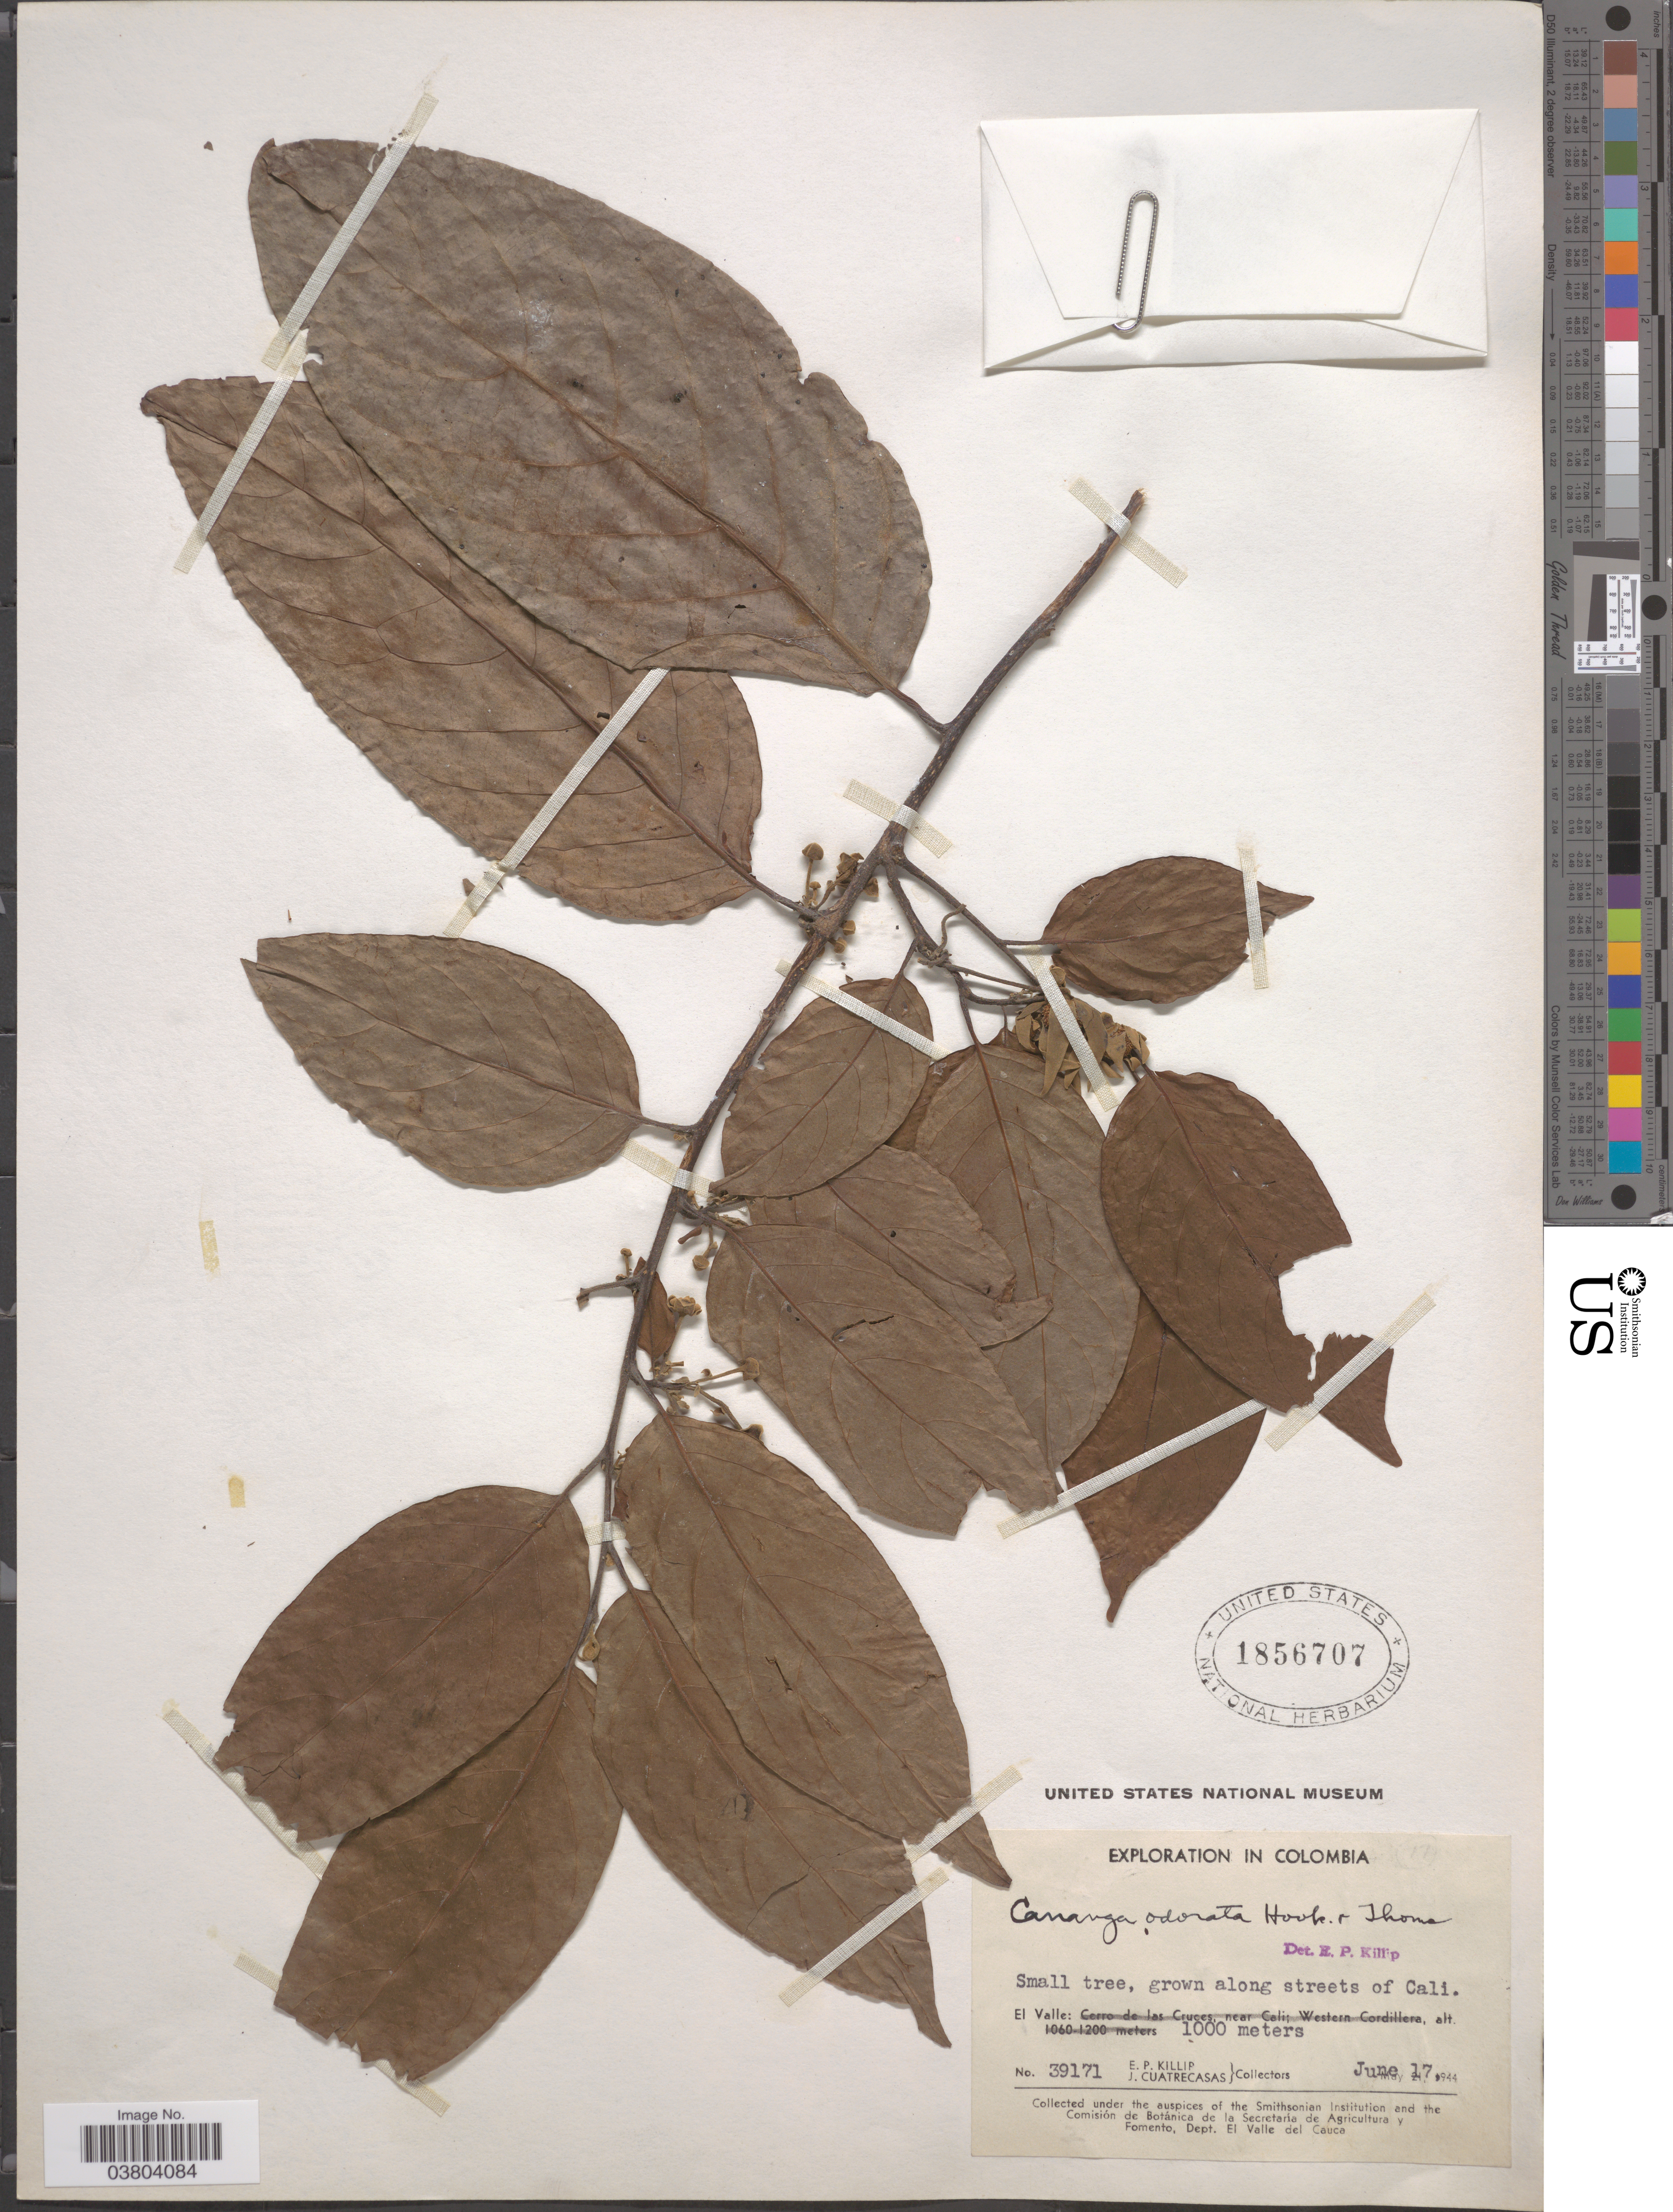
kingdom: Plantae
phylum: Tracheophyta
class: Magnoliopsida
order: Magnoliales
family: Annonaceae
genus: Cananga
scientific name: Cananga sp.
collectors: E. P. Killip & J. Cuatrecasas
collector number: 39171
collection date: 1944-06-17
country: Colombia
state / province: Valle del Cauca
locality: Along streets of Cali. El Valle.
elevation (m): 1000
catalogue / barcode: US 1856707